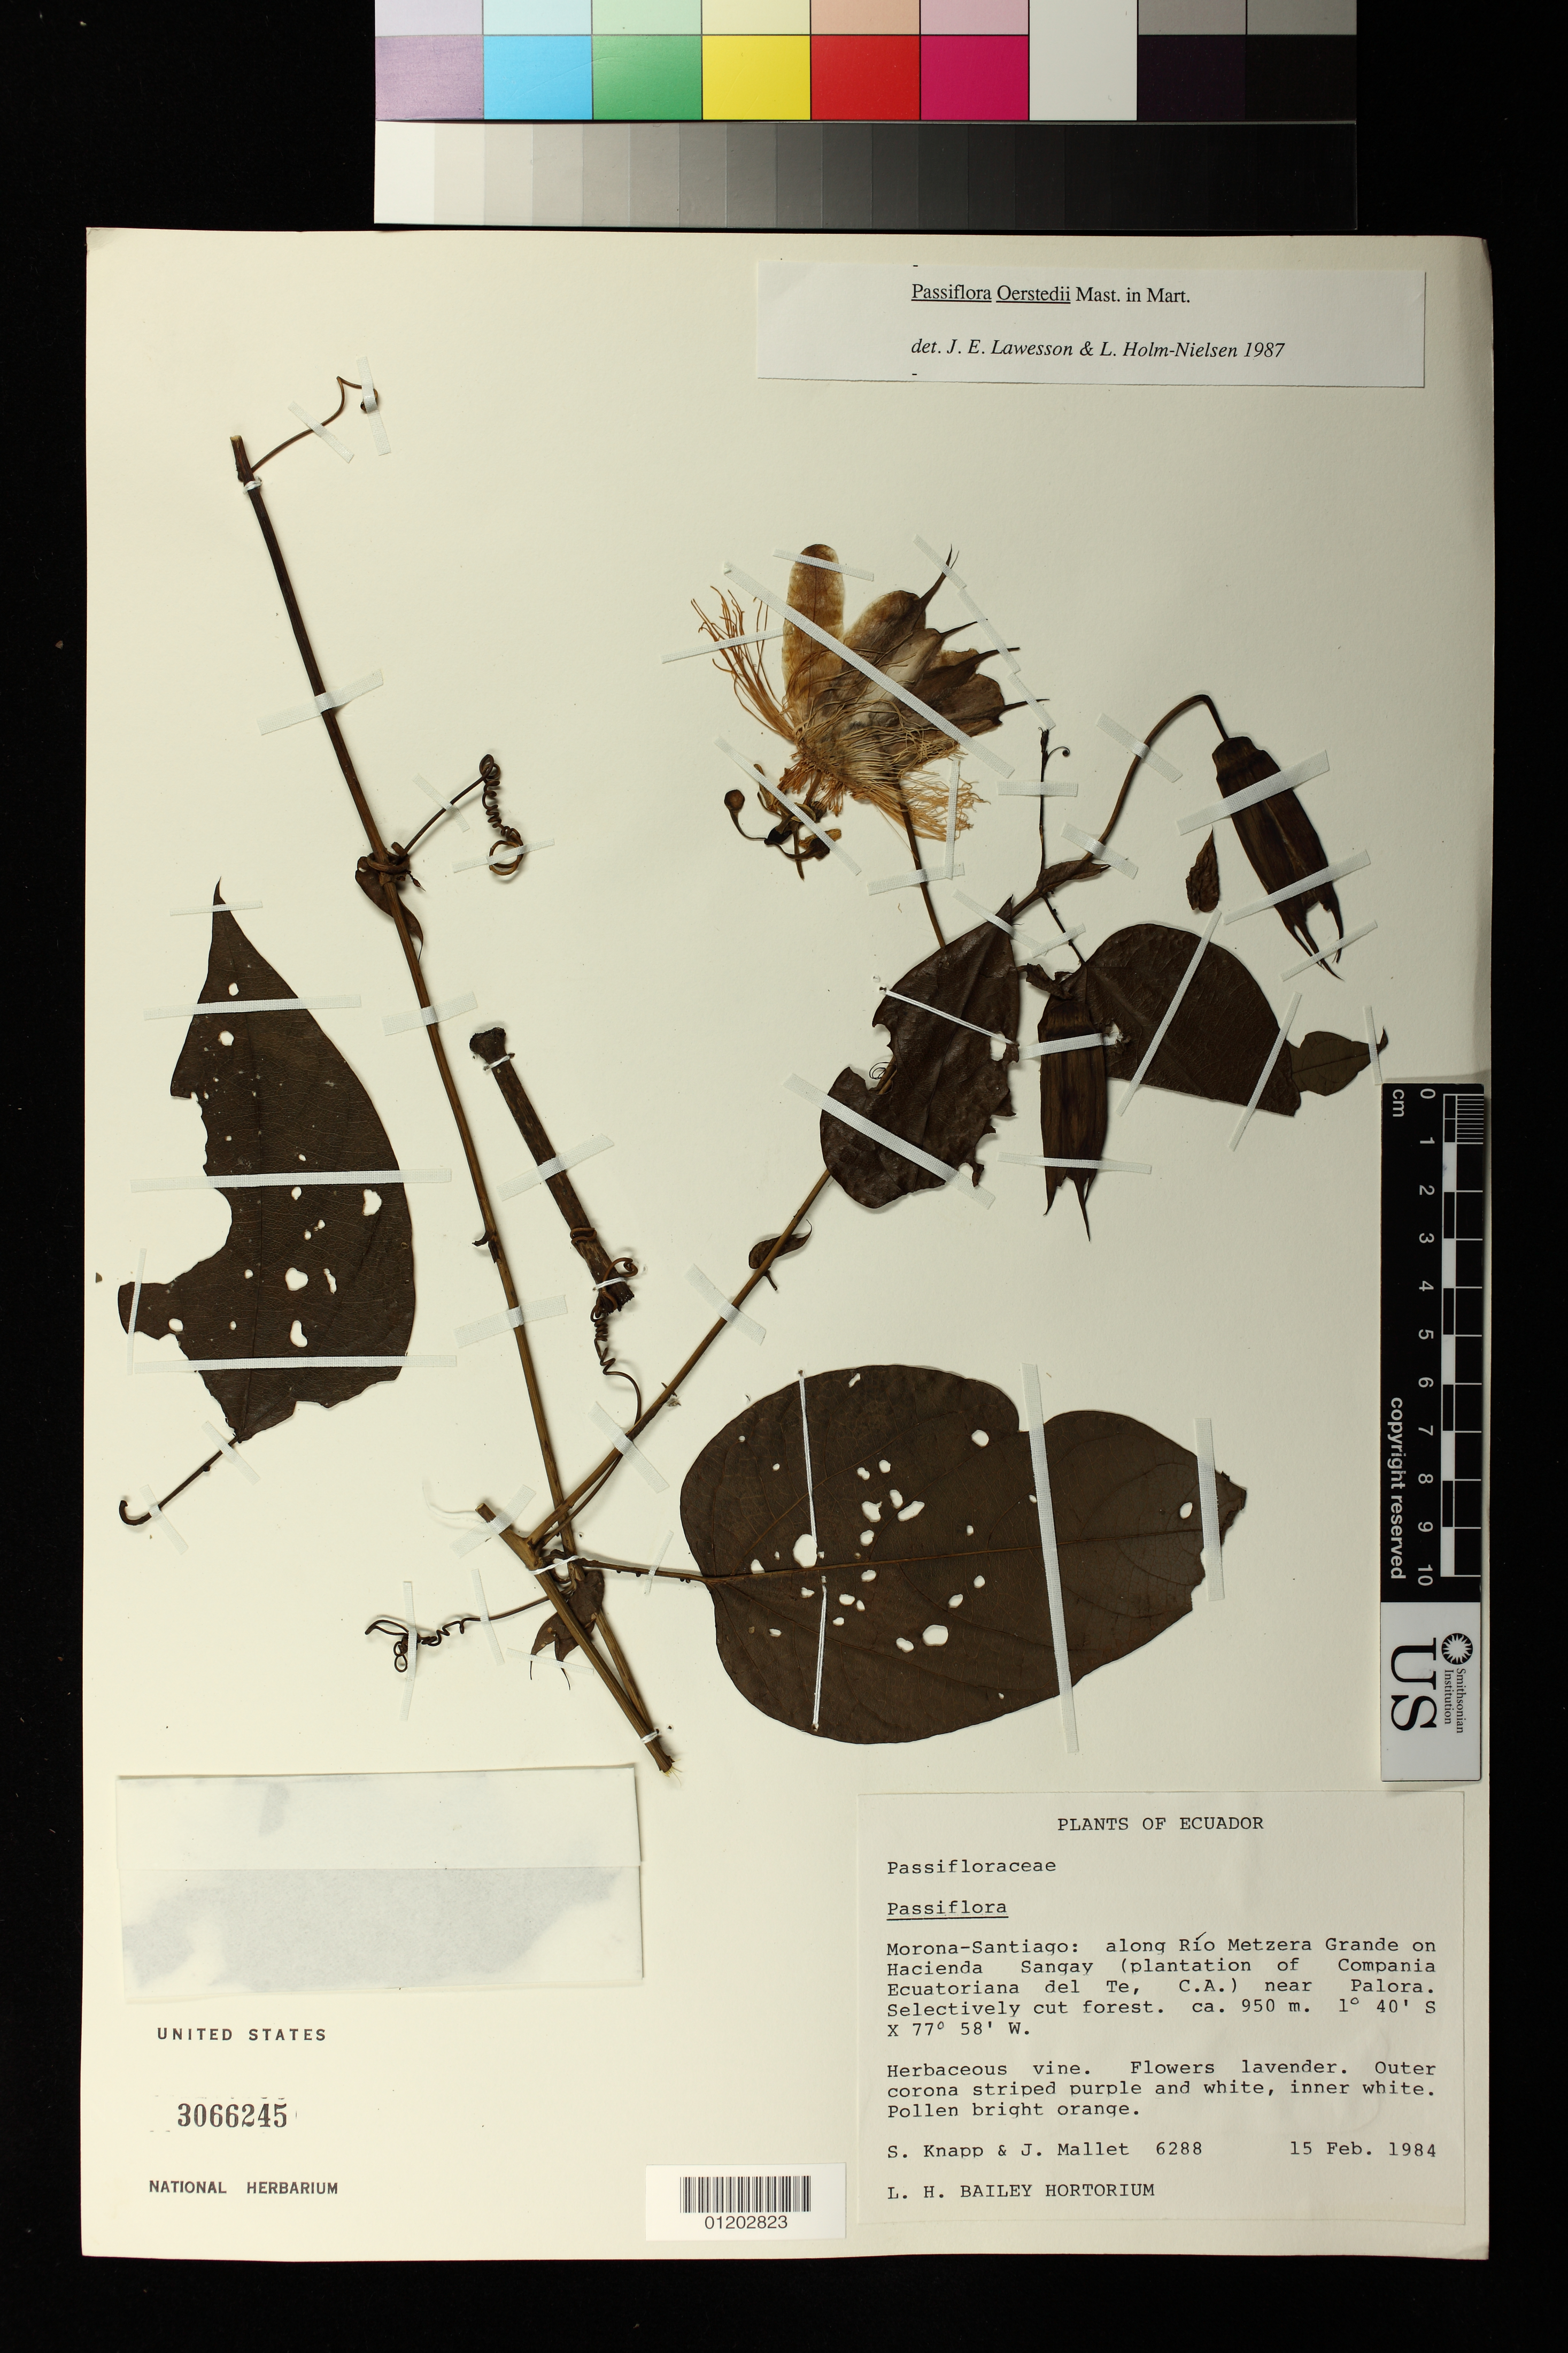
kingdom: Plantae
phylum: Tracheophyta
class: Magnoliopsida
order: Malpighiales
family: Passifloraceae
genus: Passiflora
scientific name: Passiflora oerstedii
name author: Mast. in Mart.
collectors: S. Knapp & J. Mallet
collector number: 6288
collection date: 1984-02-15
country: Ecuador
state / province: Morona-Santiago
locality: Along Rio Metzera Grande on Haciends Sangay (plantation of Compania Ecuatoriana del Te, C.A.) near Palora.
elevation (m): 290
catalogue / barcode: US 3066245